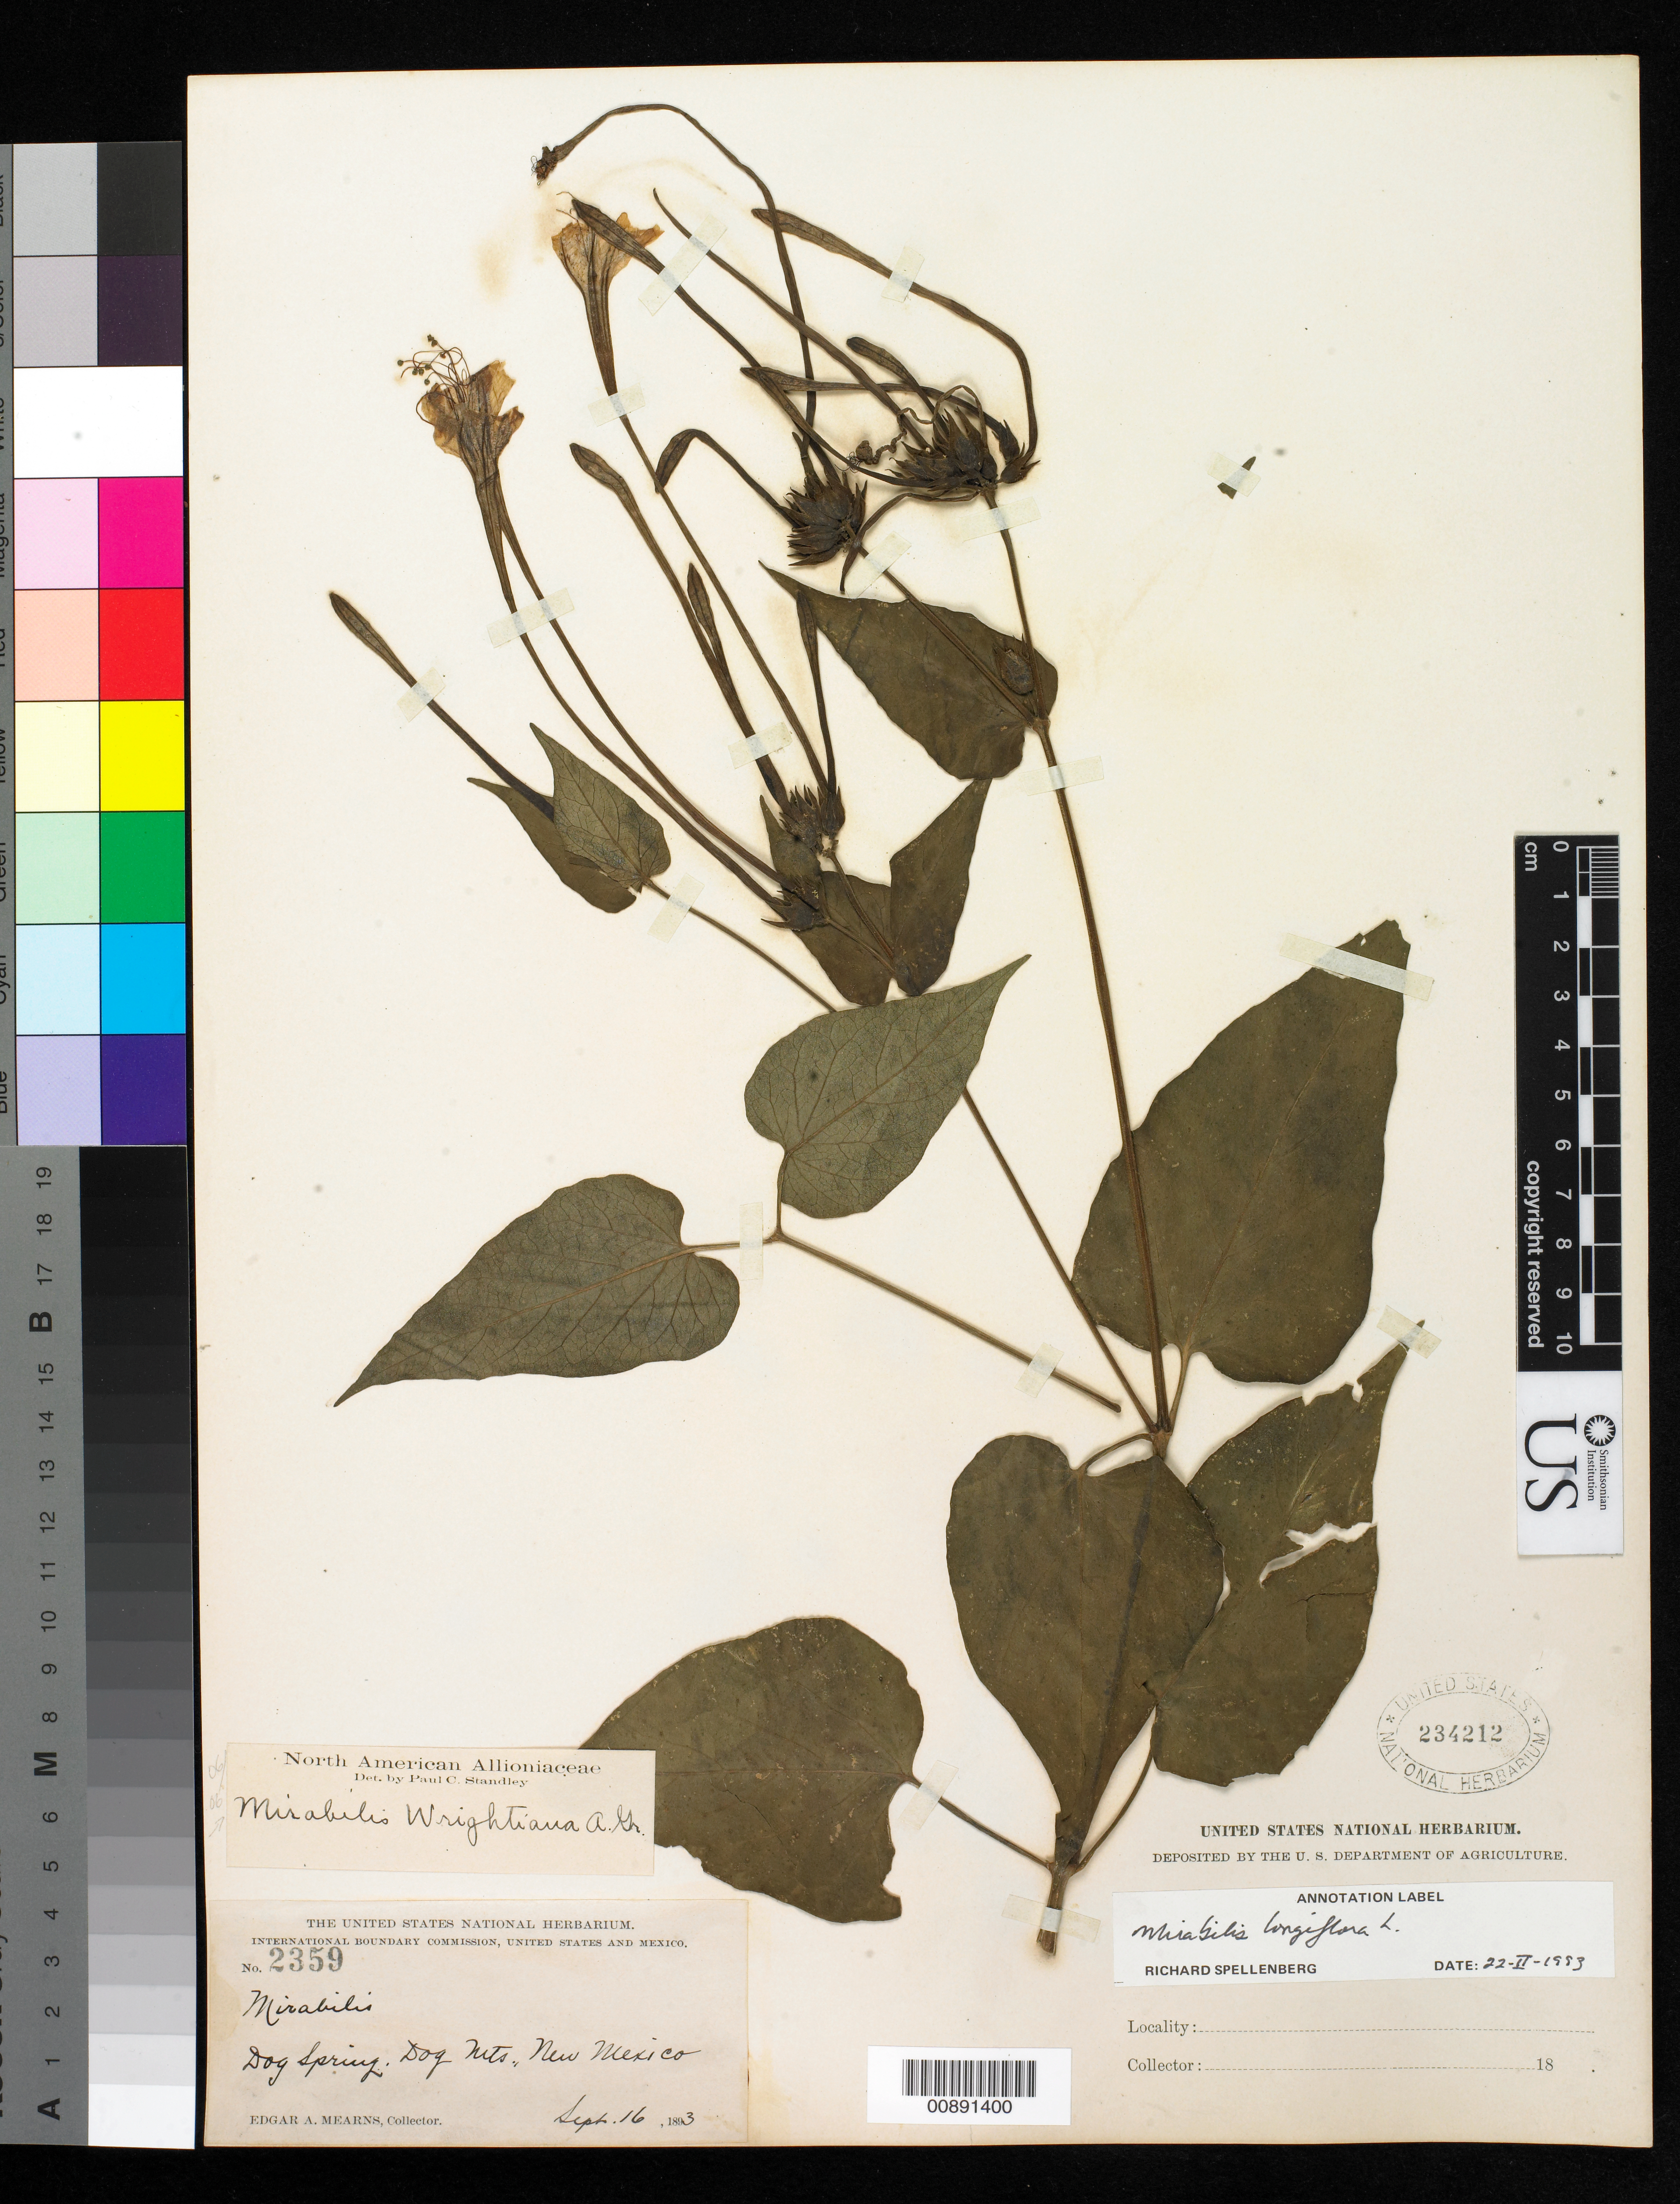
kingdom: Plantae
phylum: Tracheophyta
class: Magnoliopsida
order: Caryophyllales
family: Nyctaginaceae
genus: Mirabilis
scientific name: Mirabilis wrightiana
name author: A. Gray & Britton ex Kearney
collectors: E. A. Mearns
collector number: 2359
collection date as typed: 16 Sep 1893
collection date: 1893-09-16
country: United States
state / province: New Mexico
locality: Dog Spring, Dog Mts., New Mexico.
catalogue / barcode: US 234212